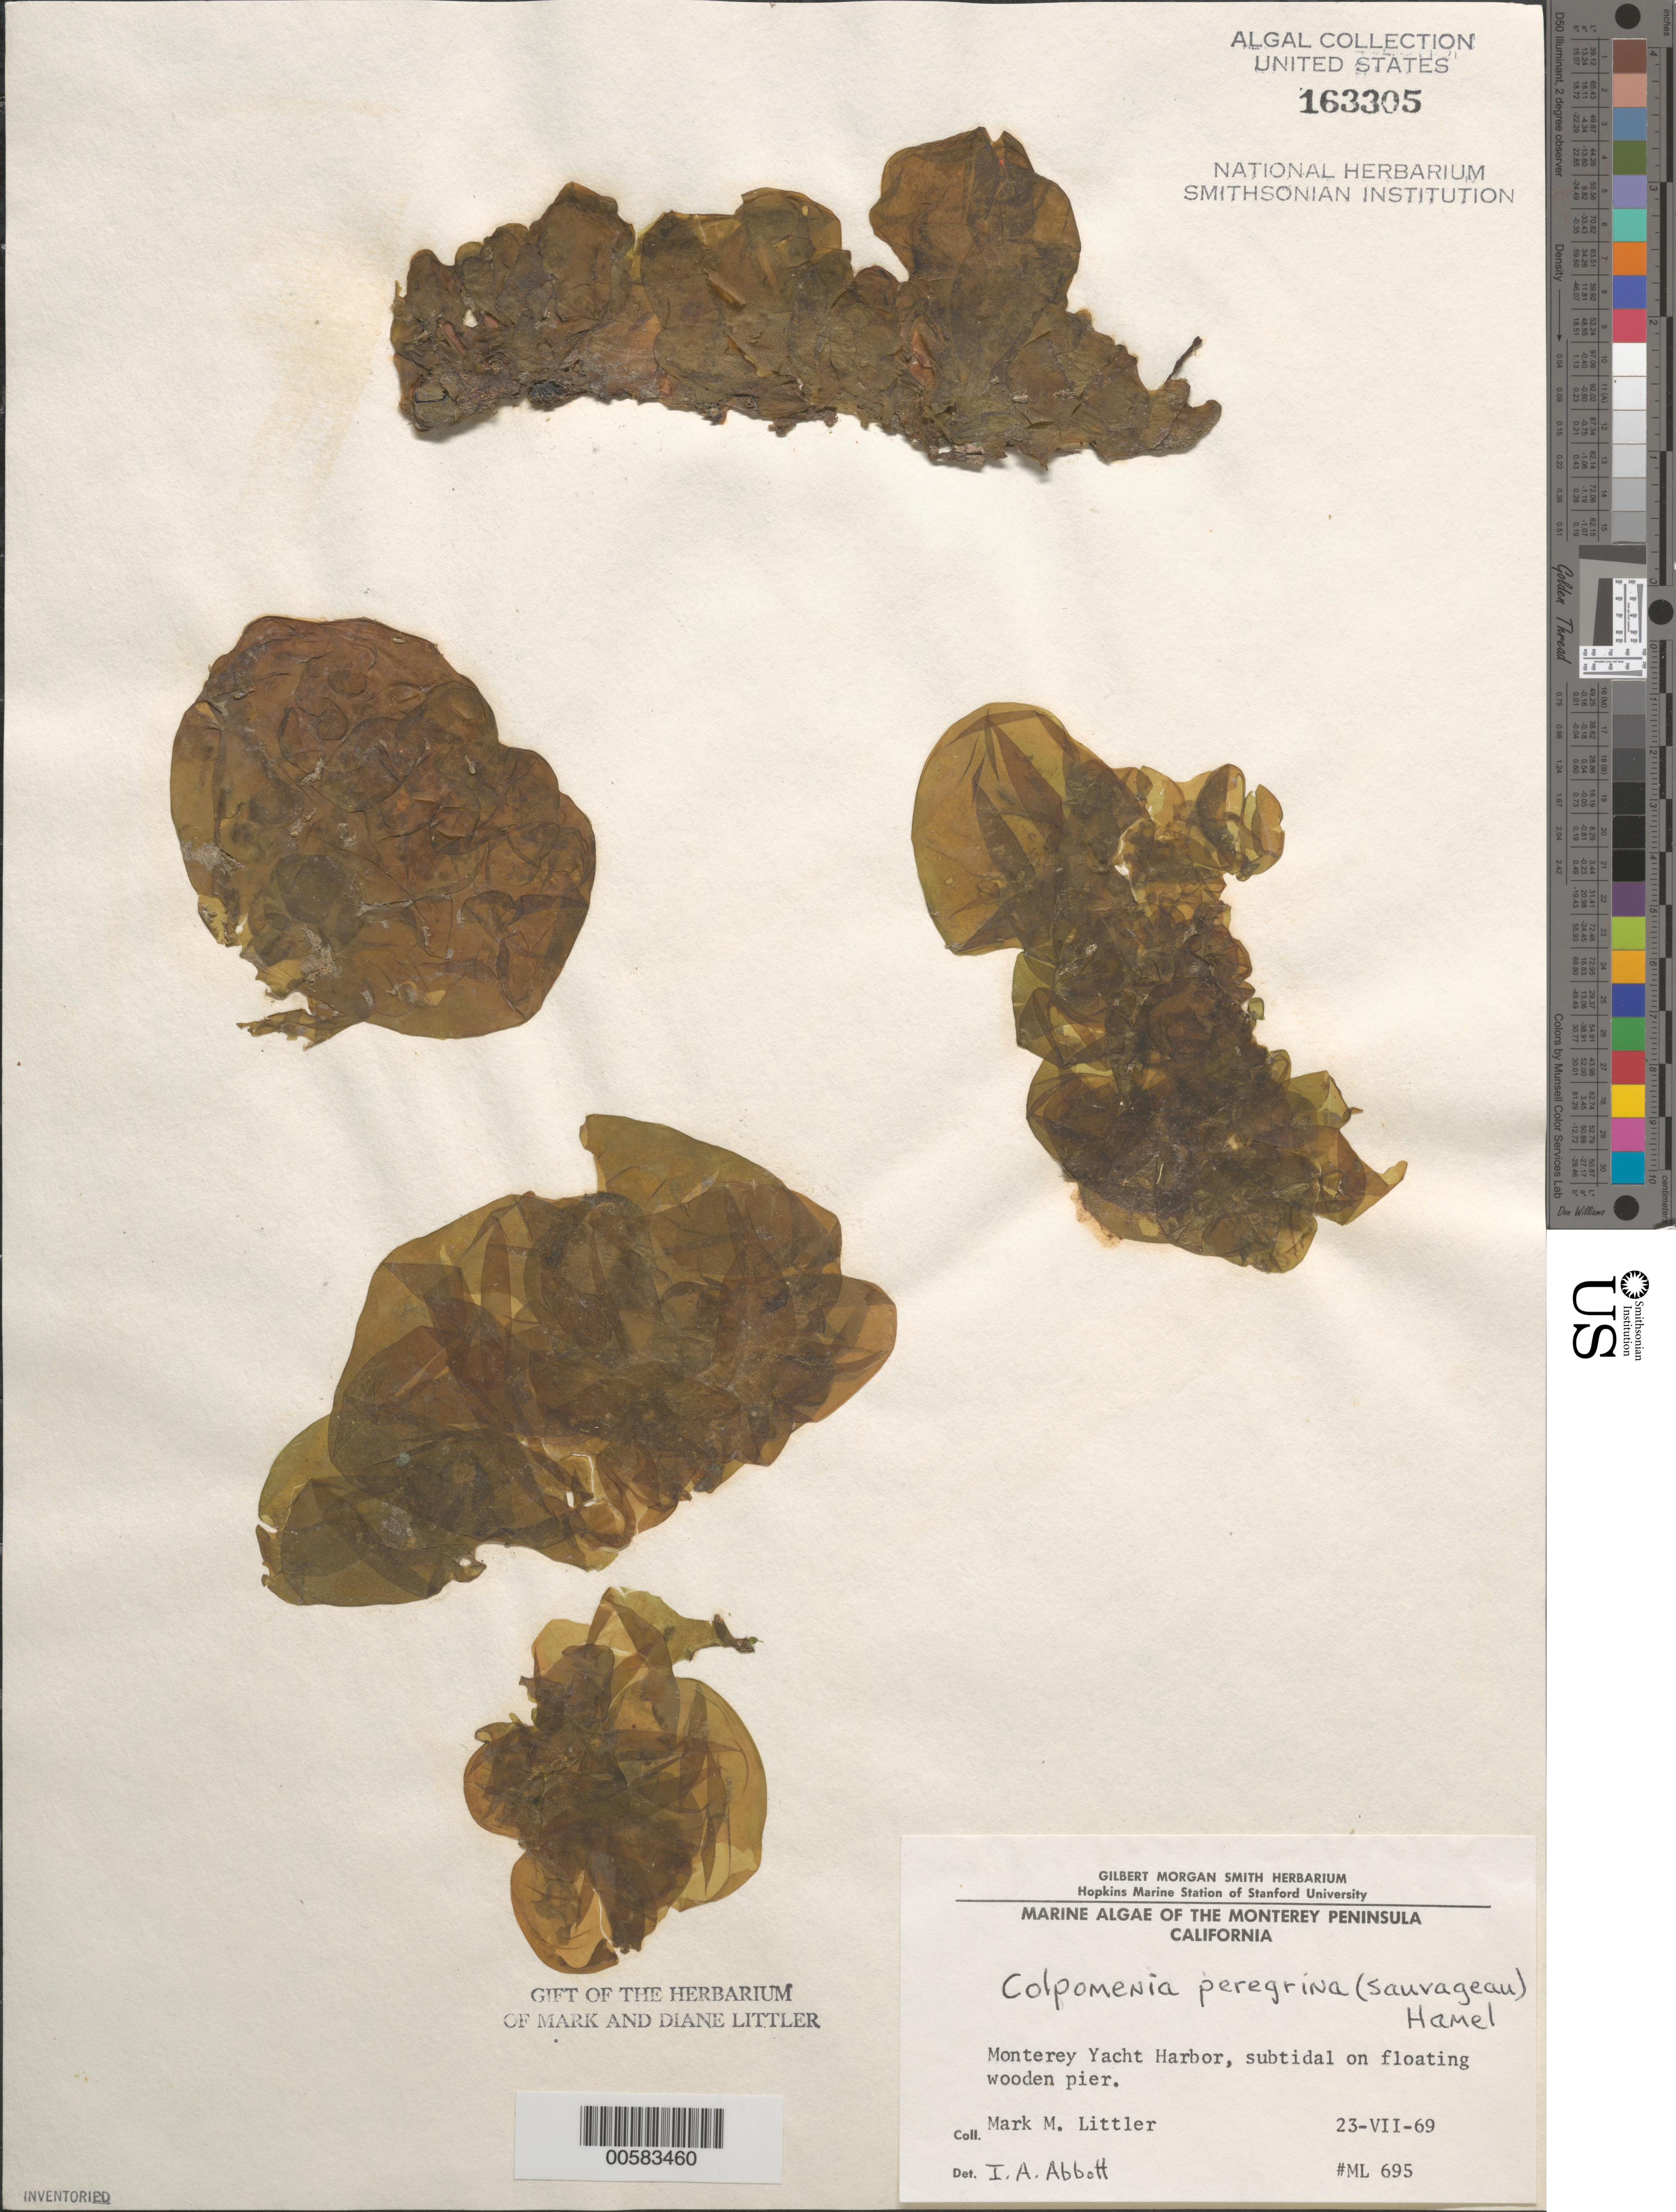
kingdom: Chromista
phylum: Ochrophyta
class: Phaeophyceae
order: Scytosiphonales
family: Scytosiphonaceae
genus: Colpomenia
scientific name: Colpomenia peregrina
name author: Sauv.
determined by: Abbott, Isabella A.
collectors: M. M. Littler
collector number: ML 695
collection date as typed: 23 Jul 1969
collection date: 1969-07-23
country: United States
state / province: California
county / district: Monterey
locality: Monterey Yacht Harbor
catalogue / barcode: US 163305